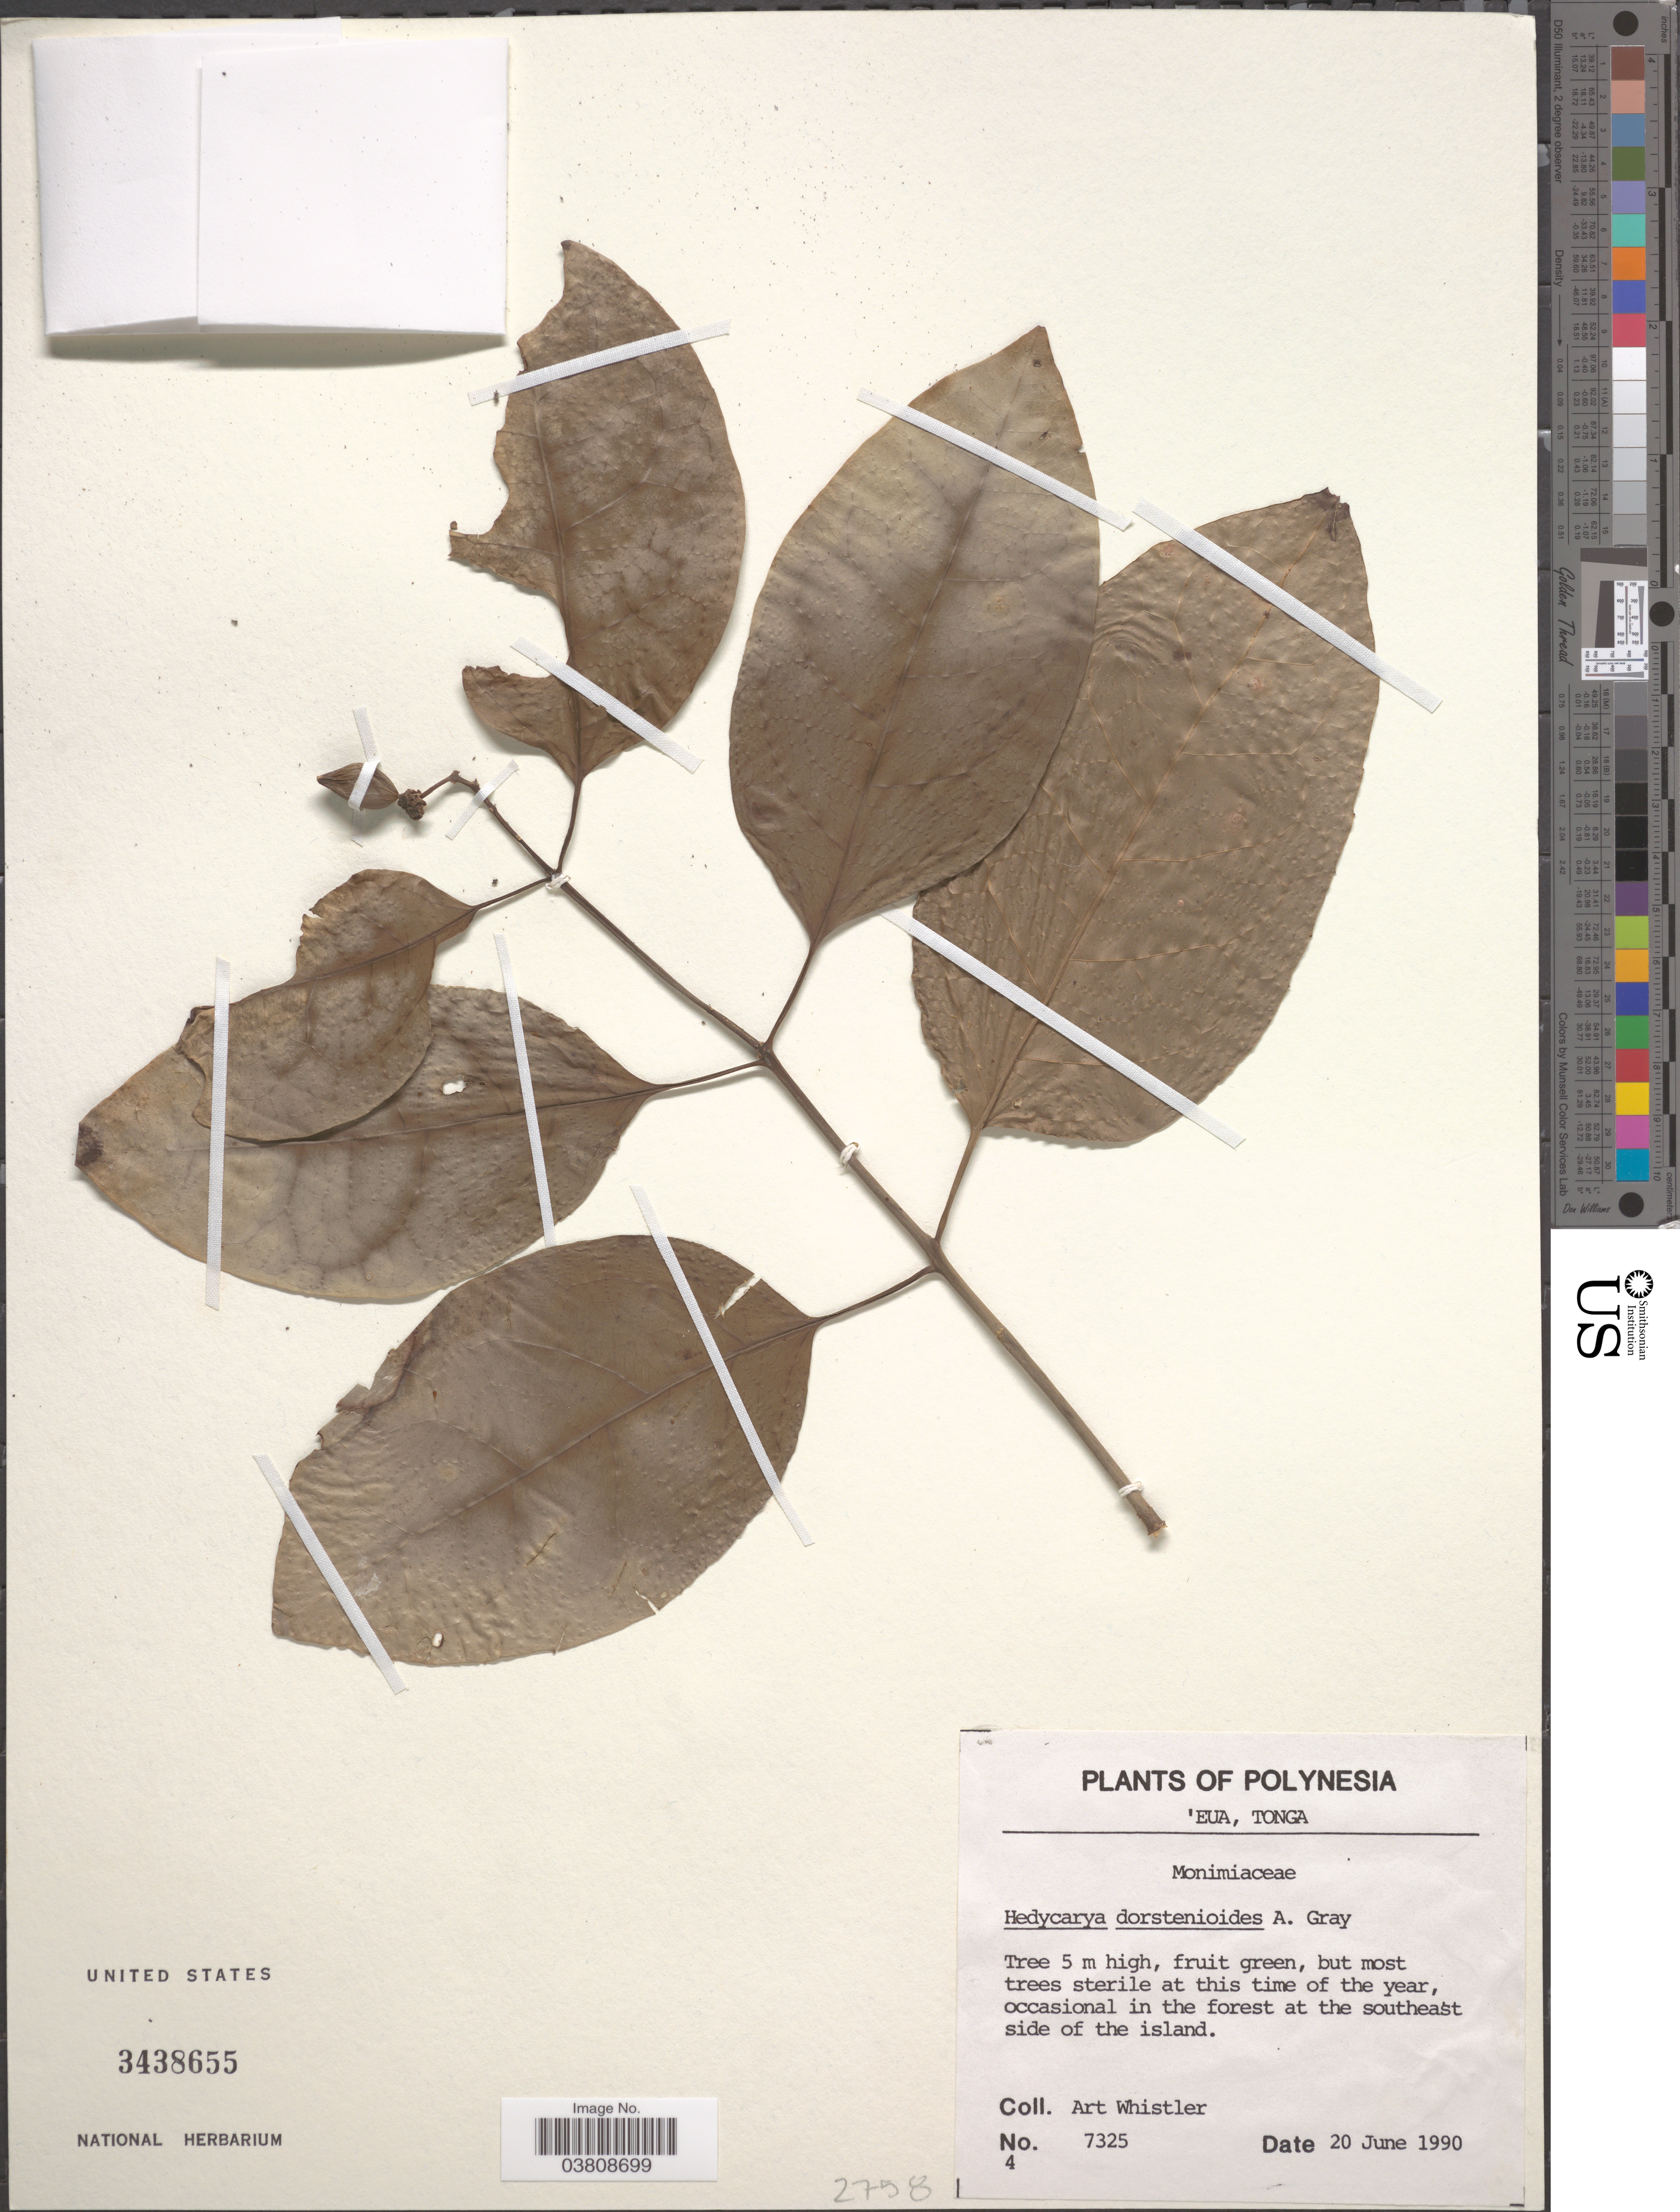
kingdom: Plantae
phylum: Tracheophyta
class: Magnoliopsida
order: Laurales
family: Monimiaceae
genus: Hedycarya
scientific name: Hedycarya dorstenioides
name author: A. Gray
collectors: A. Whistler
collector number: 7325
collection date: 1990-06-20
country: Tonga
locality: Polynesia. 'Eua.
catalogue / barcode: US 3438655